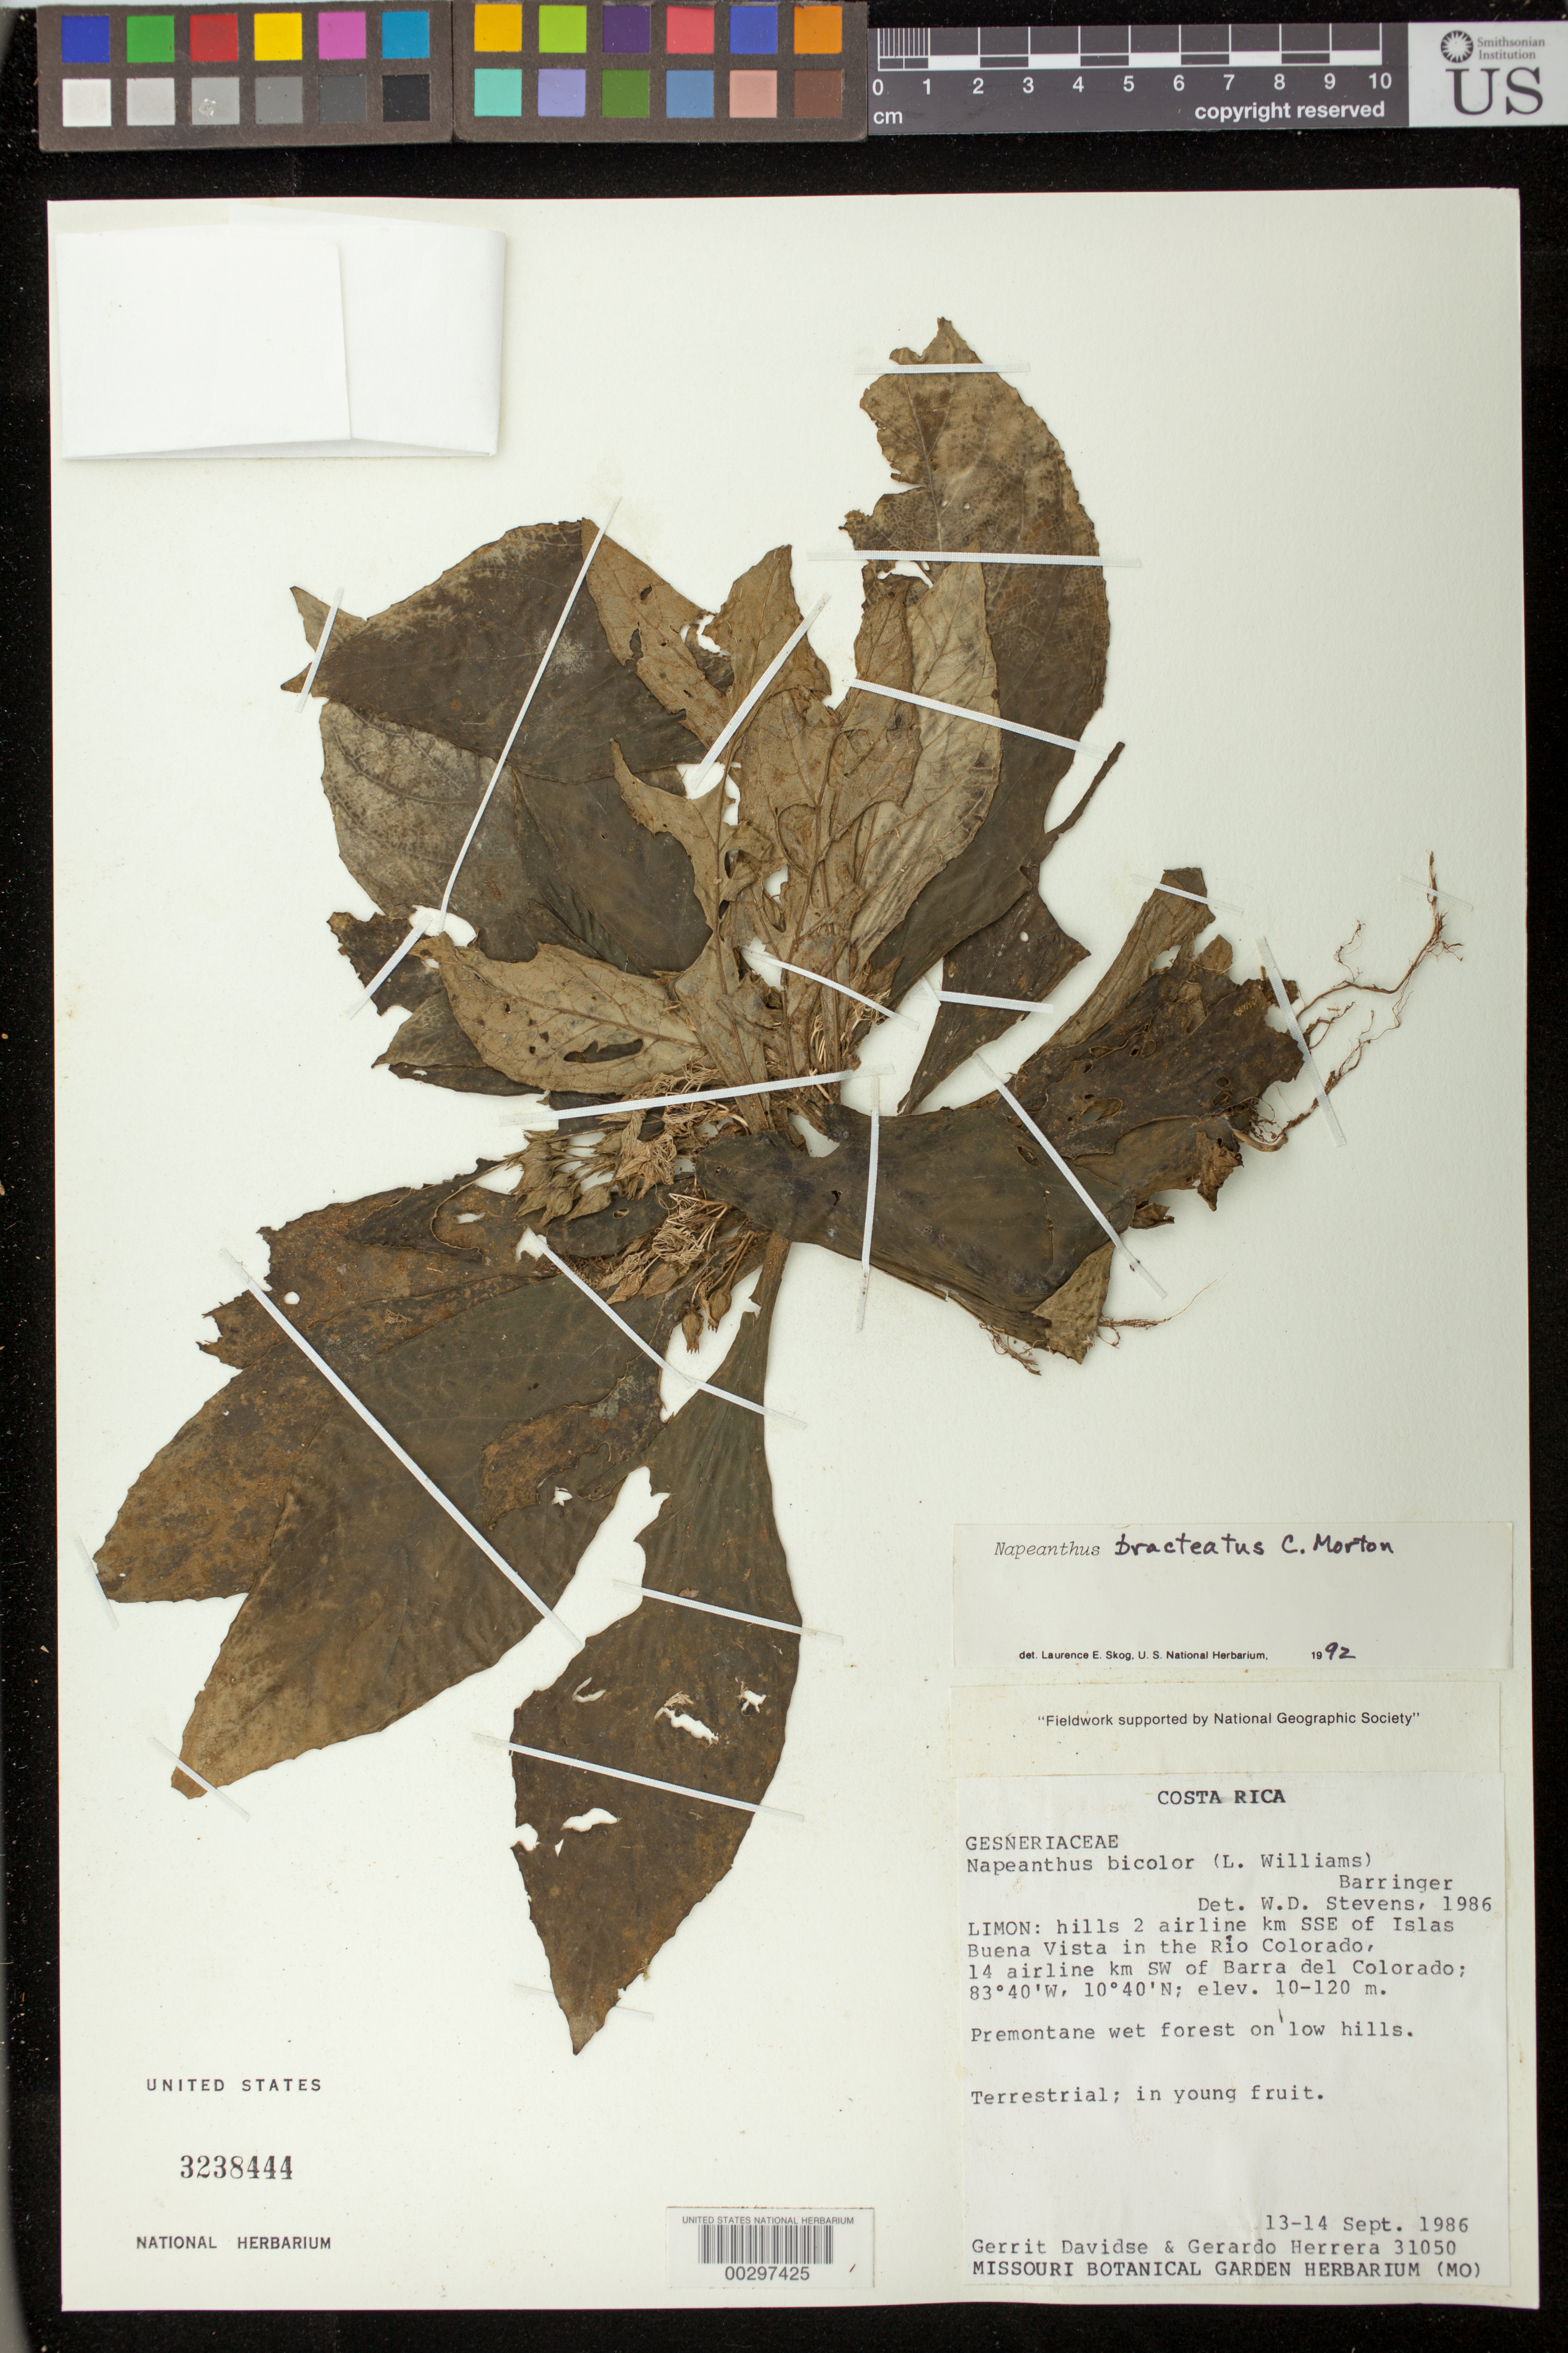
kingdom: Plantae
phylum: Tracheophyta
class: Magnoliopsida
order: Lamiales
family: Gesneriaceae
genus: Napeanthus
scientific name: Napeanthus bracteatus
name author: C.V. Morton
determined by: Skog, Laurence E.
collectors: G. Davidse & G. Herrera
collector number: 31050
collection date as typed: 13-14 Sep 1986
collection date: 1986-09-13/1986-09-14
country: Costa Rica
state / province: Limón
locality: Limón: hills 2 airline km SSE of Islas Buena Vista in the Rio Colorado, 14 airline km SW of Barra del Colorado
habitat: Premontane wet forest on low hills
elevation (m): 10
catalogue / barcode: US 3238444